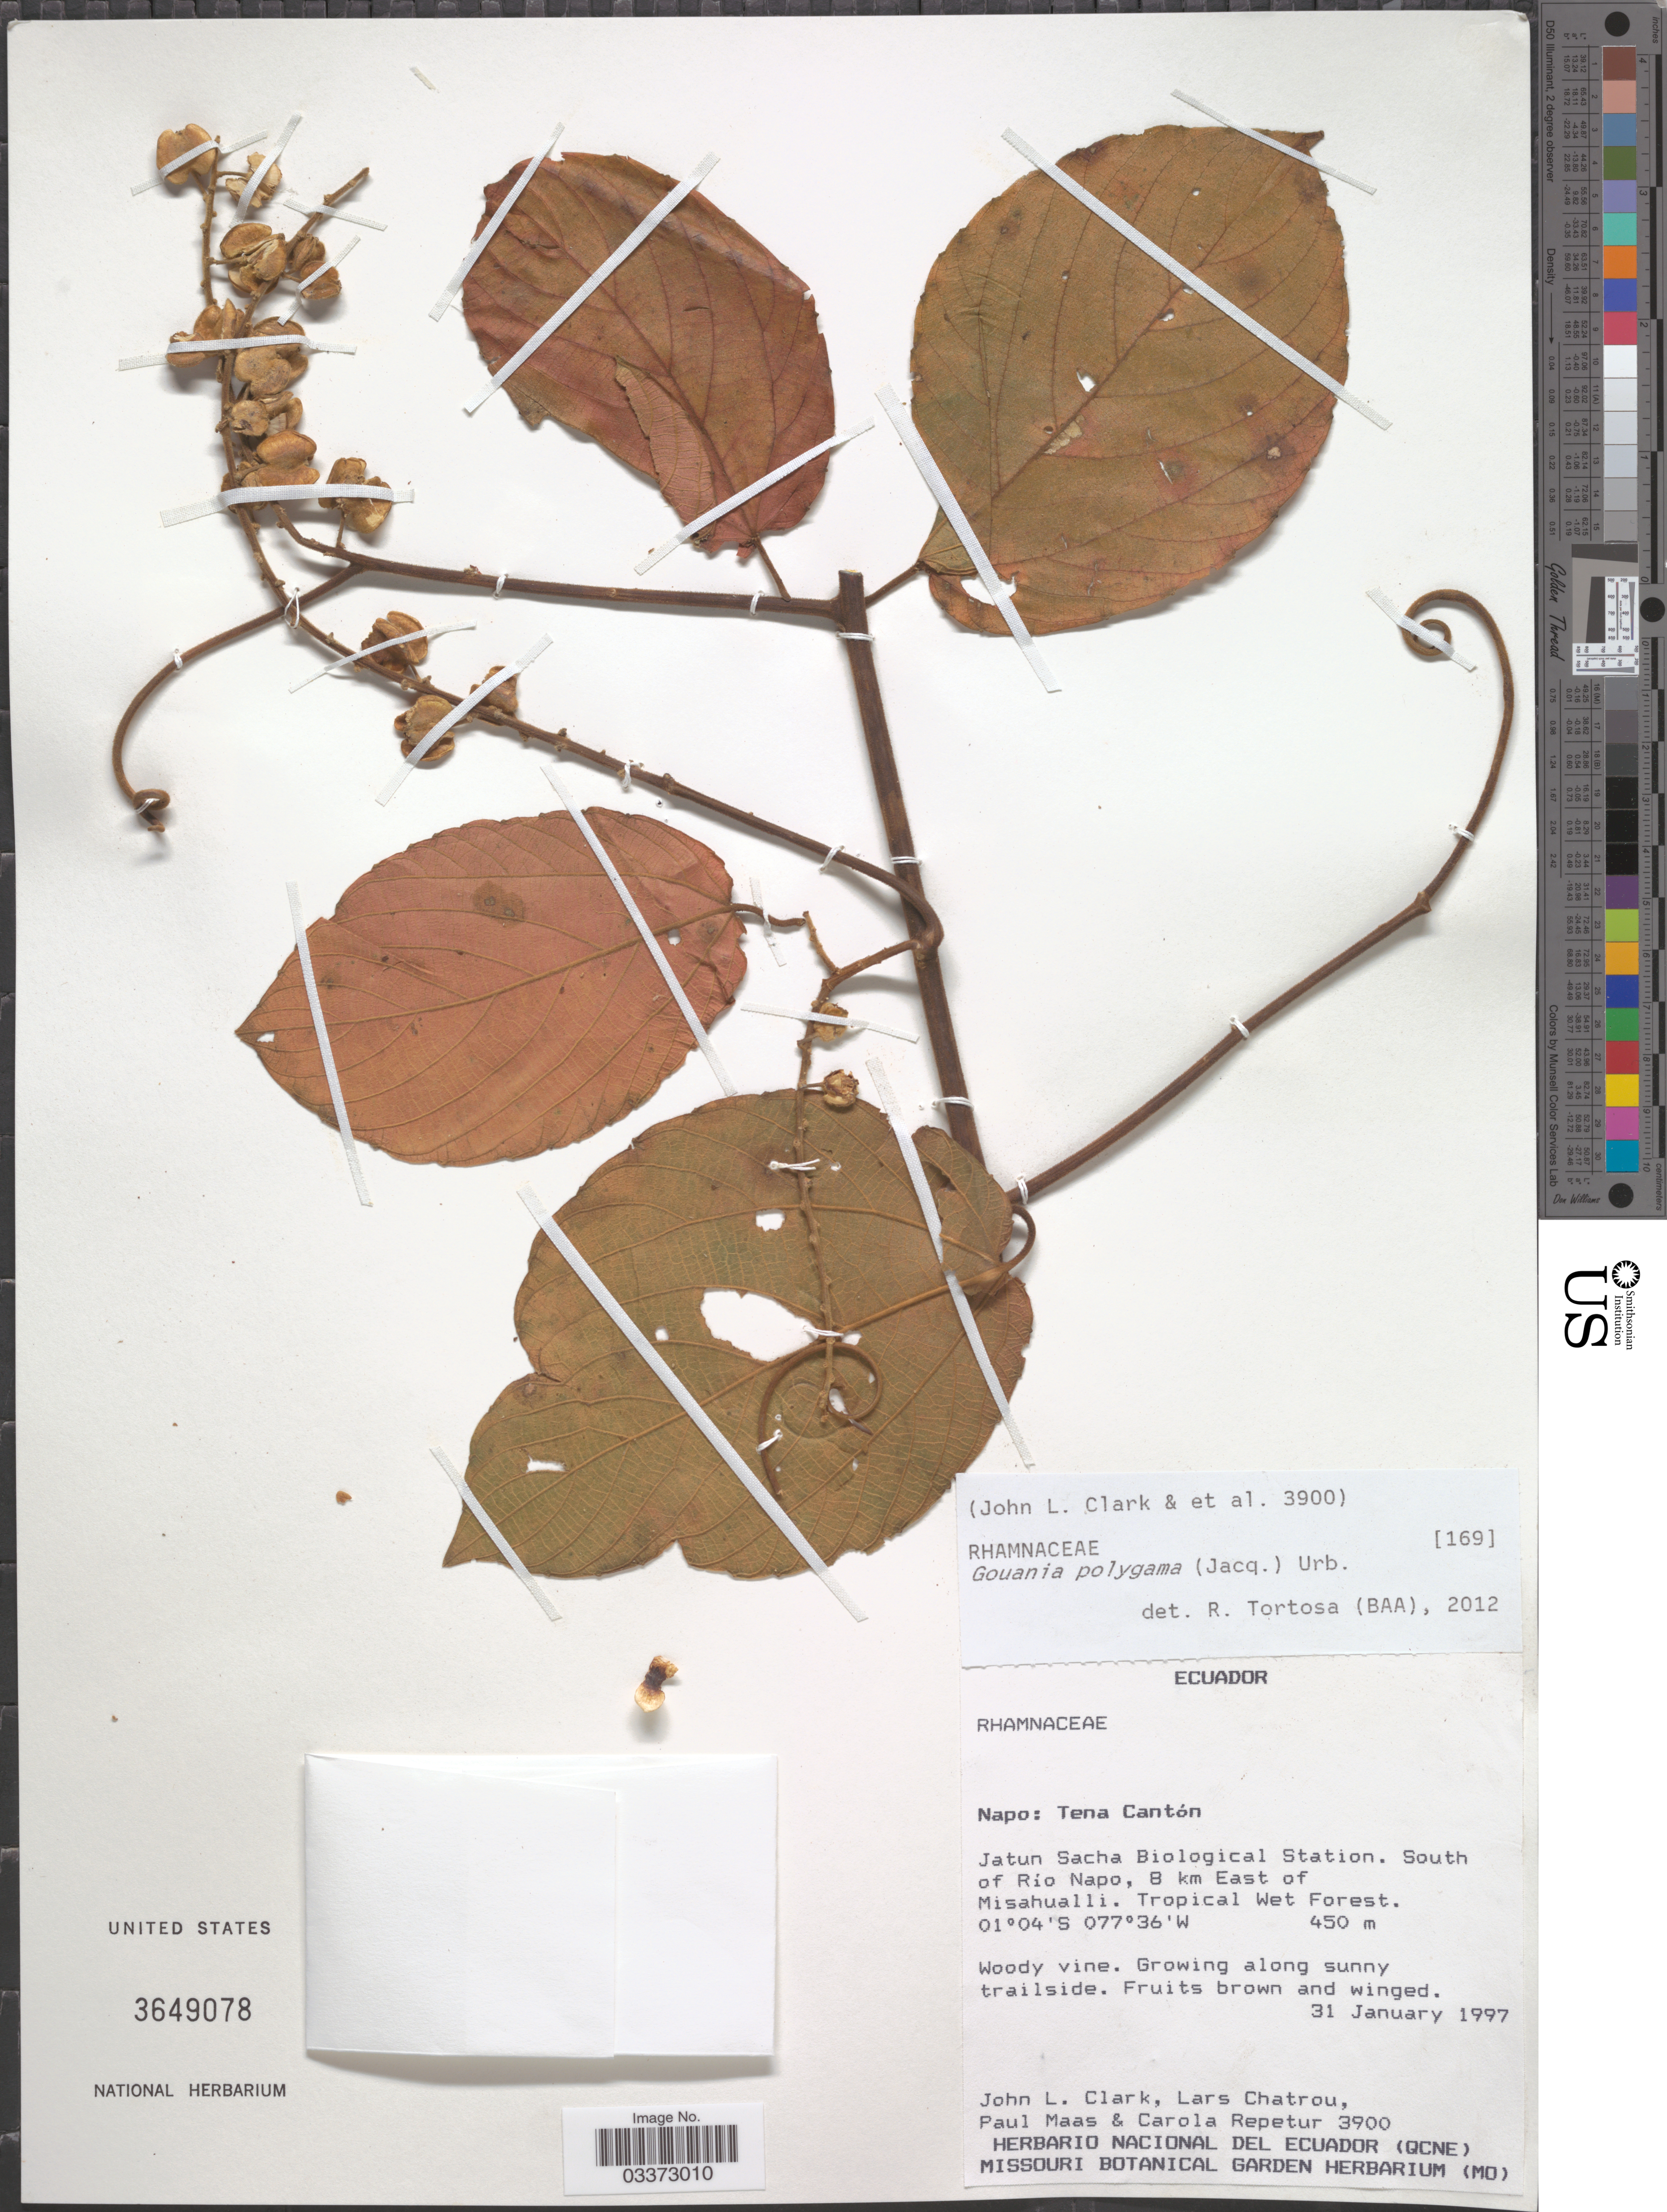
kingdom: Plantae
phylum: Tracheophyta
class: Magnoliopsida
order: Rosales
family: Rhamnaceae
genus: Gouania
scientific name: Gouania polygama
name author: (Jacq.) Urb.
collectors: J. L. Clark, L. W. Chatrou, P. Maas & C. Repeteur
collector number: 3900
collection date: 1997-01-31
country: Ecuador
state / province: Napo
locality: Tena Cantón. Jatun Sacha Biological Station. South of Río Napo, 8 km East of Misahualli.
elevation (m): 450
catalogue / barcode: US 3649078